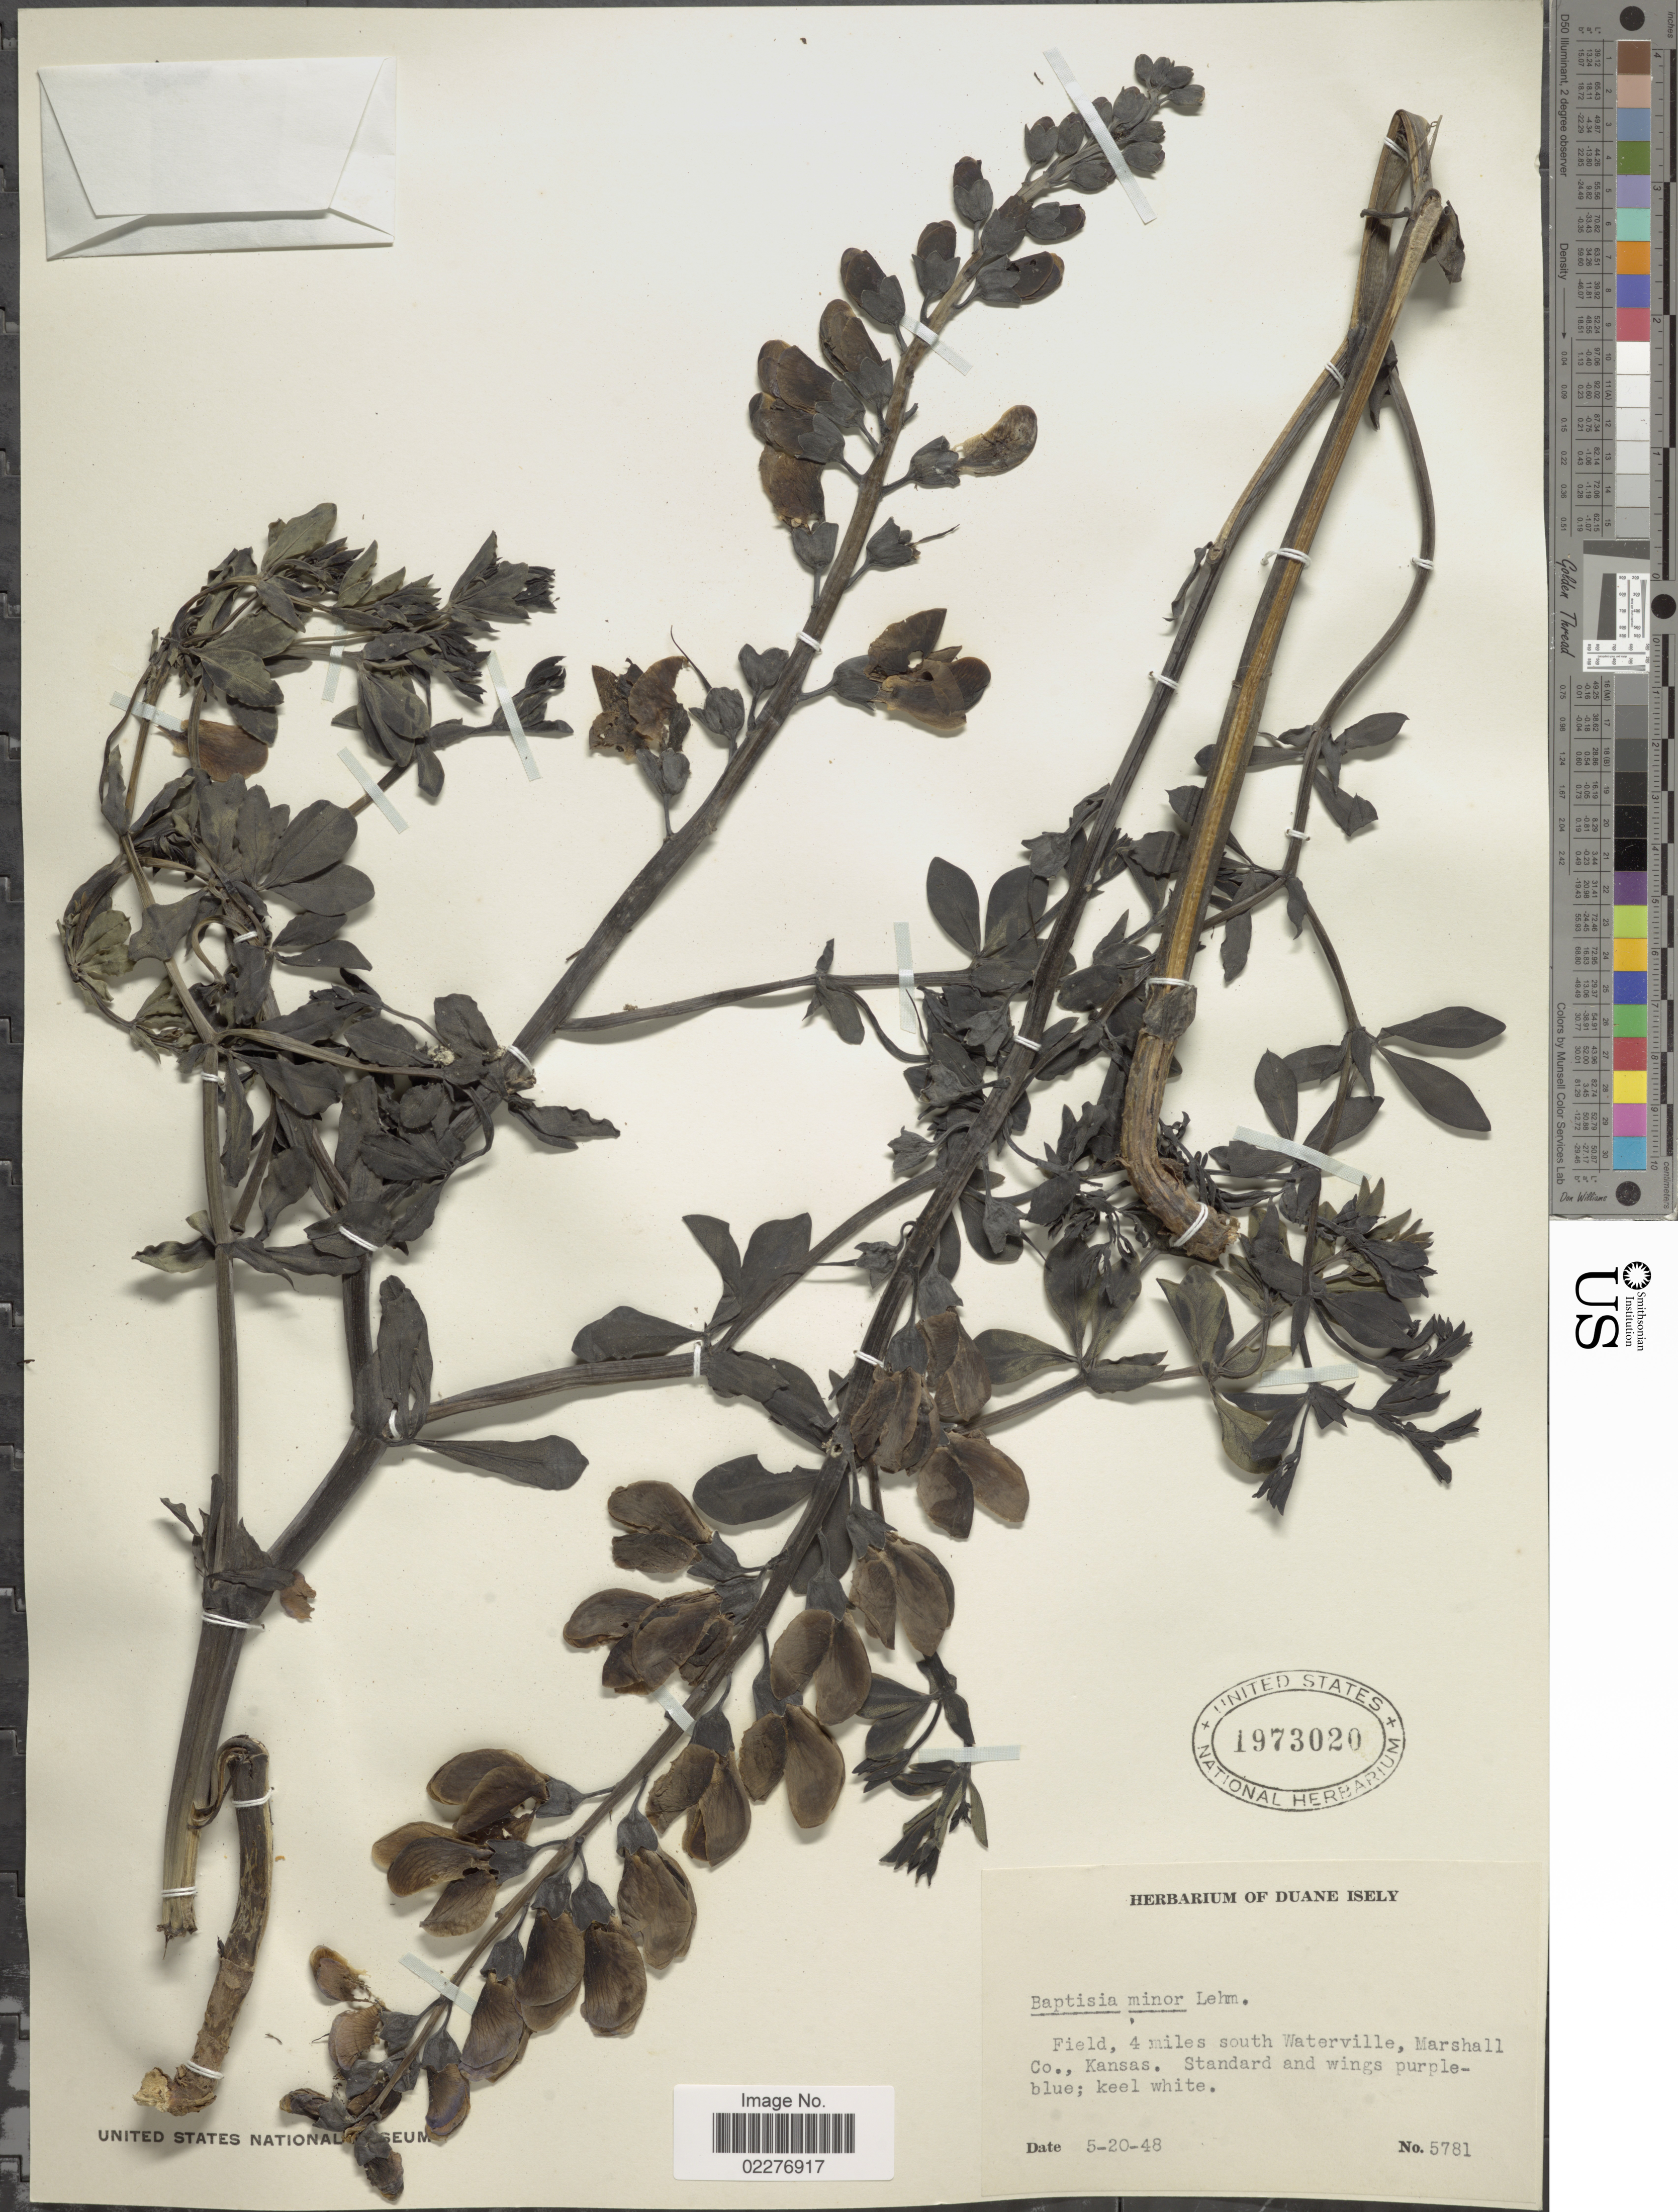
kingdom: Plantae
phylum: Tracheophyta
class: Magnoliopsida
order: Fabales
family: Fabaceae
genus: Baptisia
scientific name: Baptisia minor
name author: Lehm.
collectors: ex. herb. Duane Isely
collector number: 5781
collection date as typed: Transcribed d/m/y: 20/5/48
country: United States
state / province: Kansas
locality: Field, 4 miles south Waterville, Marshall Co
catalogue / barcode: US 1973020